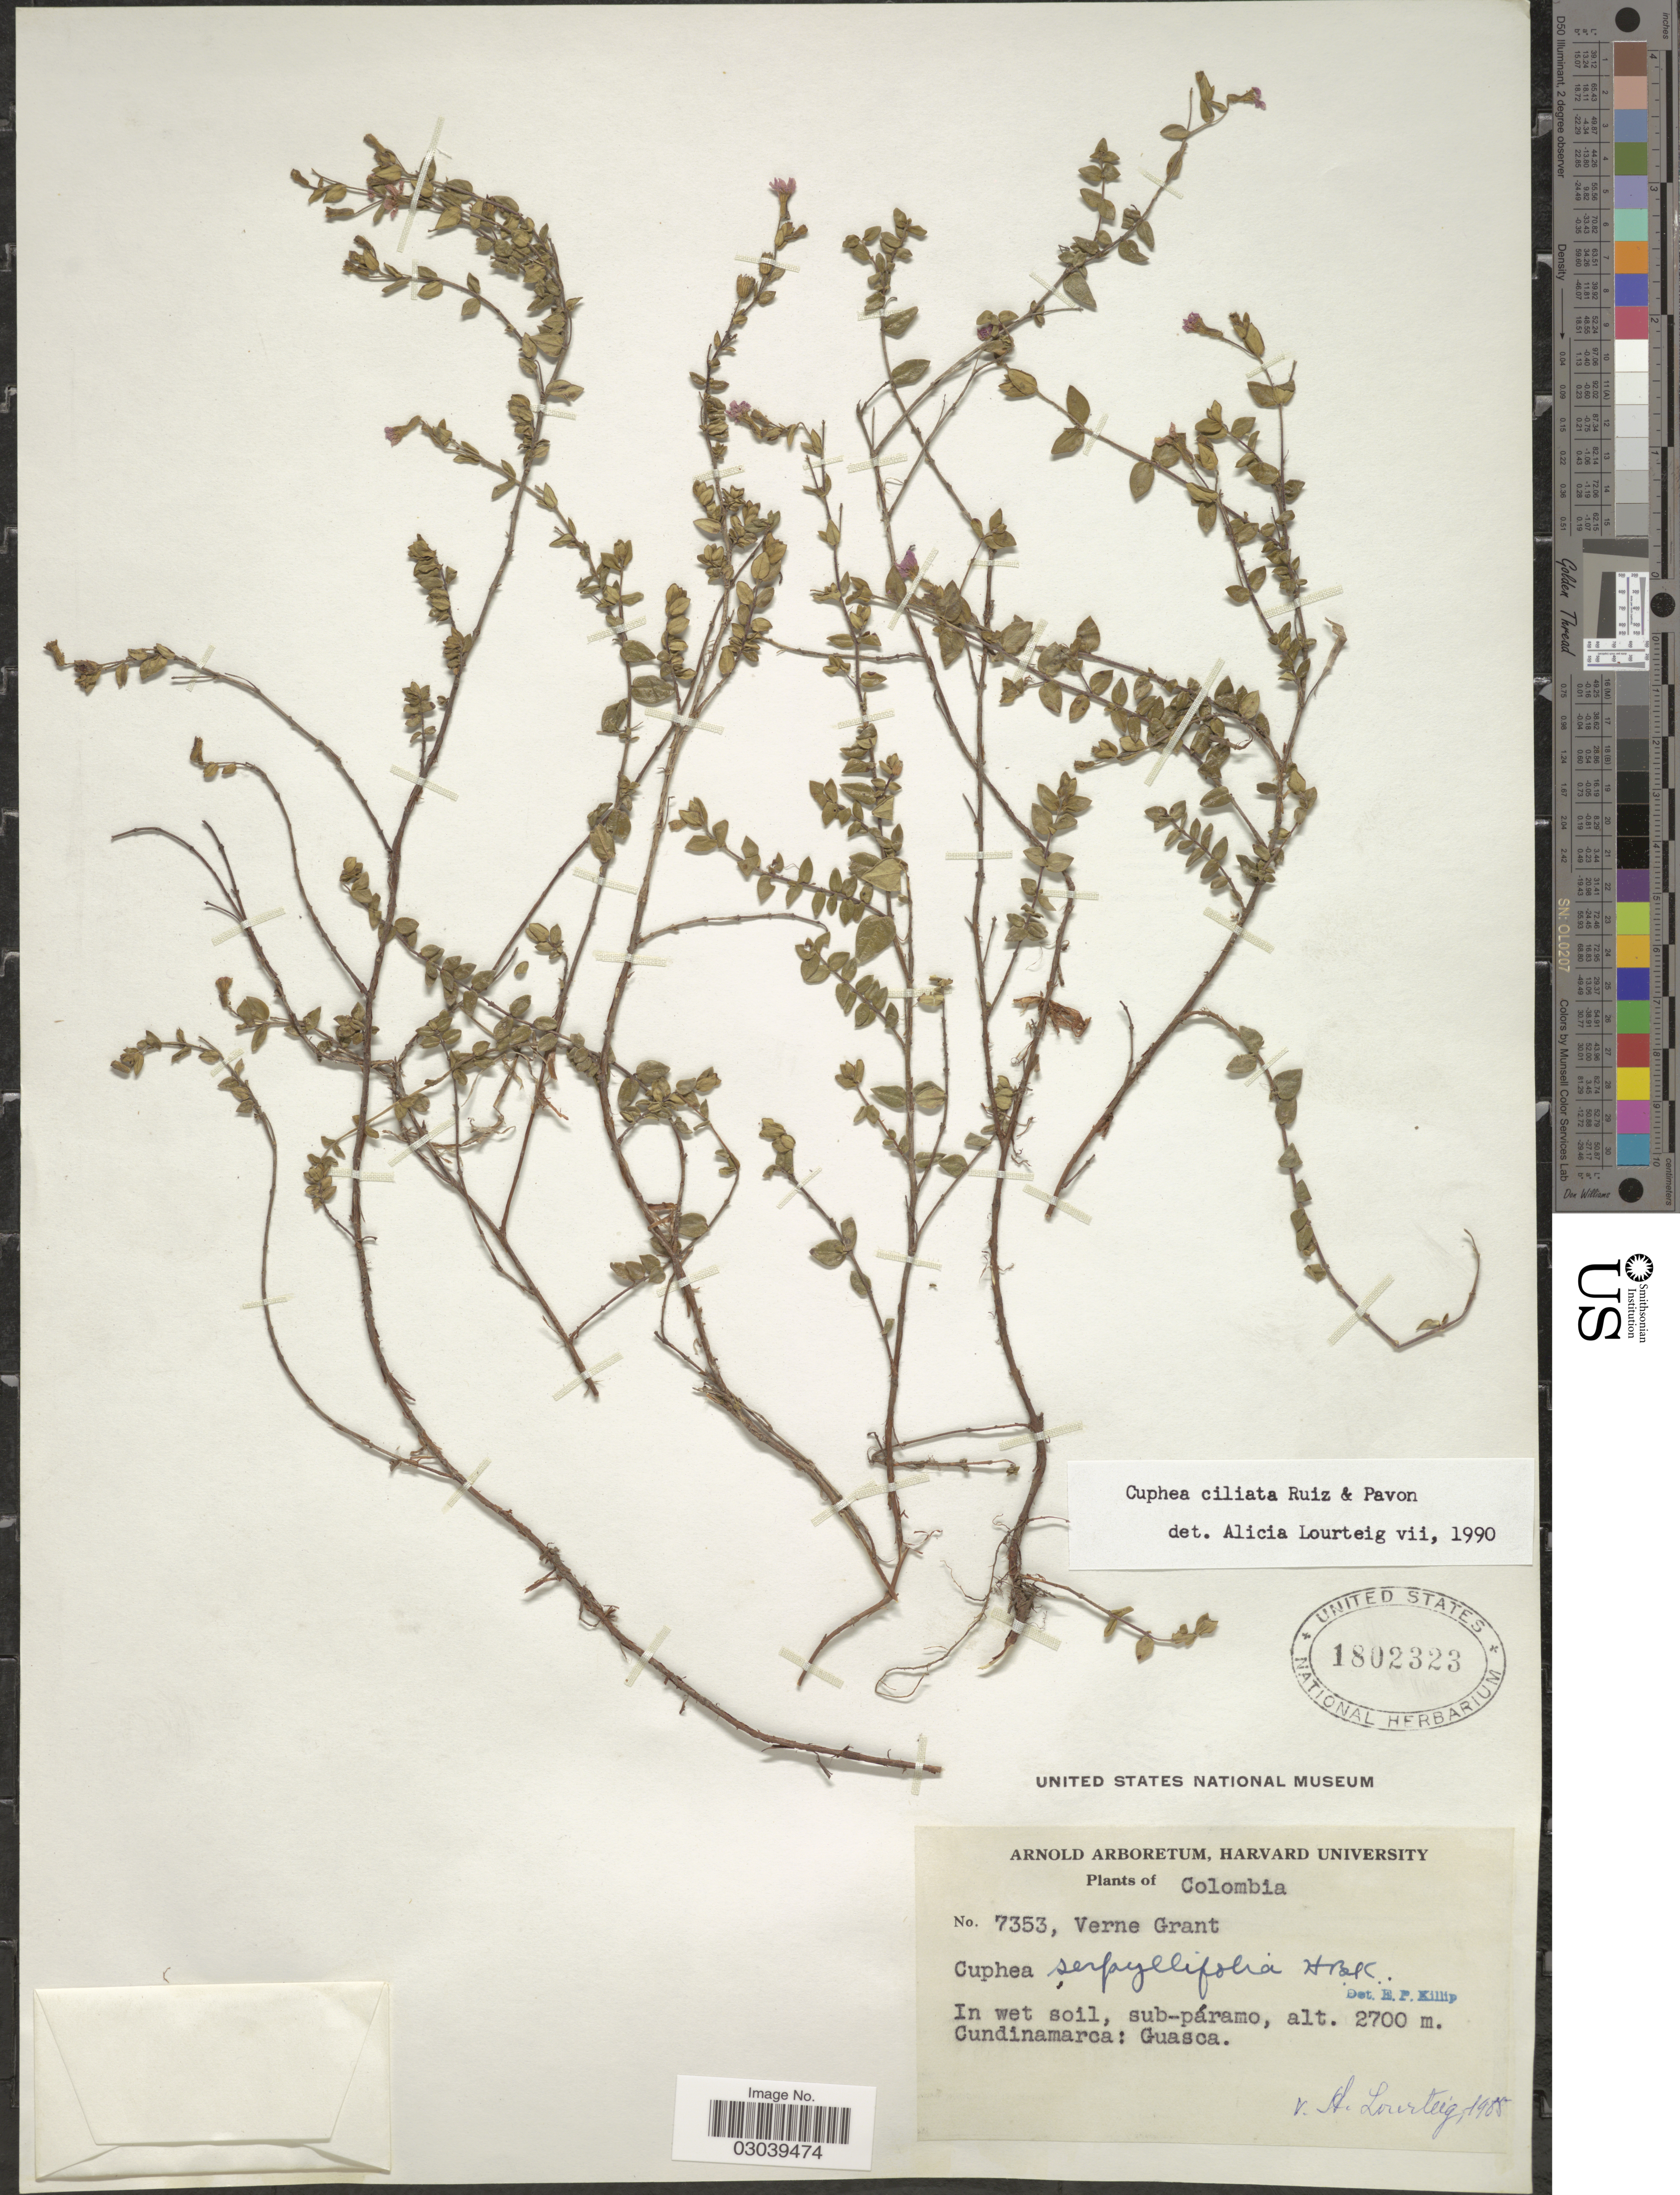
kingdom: Plantae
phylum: Tracheophyta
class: Magnoliopsida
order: Myrtales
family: Lythraceae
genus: Cuphea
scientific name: Cuphea ciliata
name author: Ruiz & Pav.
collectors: V. Grant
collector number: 7353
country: Colombia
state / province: Cundinamarca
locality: Guasca.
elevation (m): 2700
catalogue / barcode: US 1802323